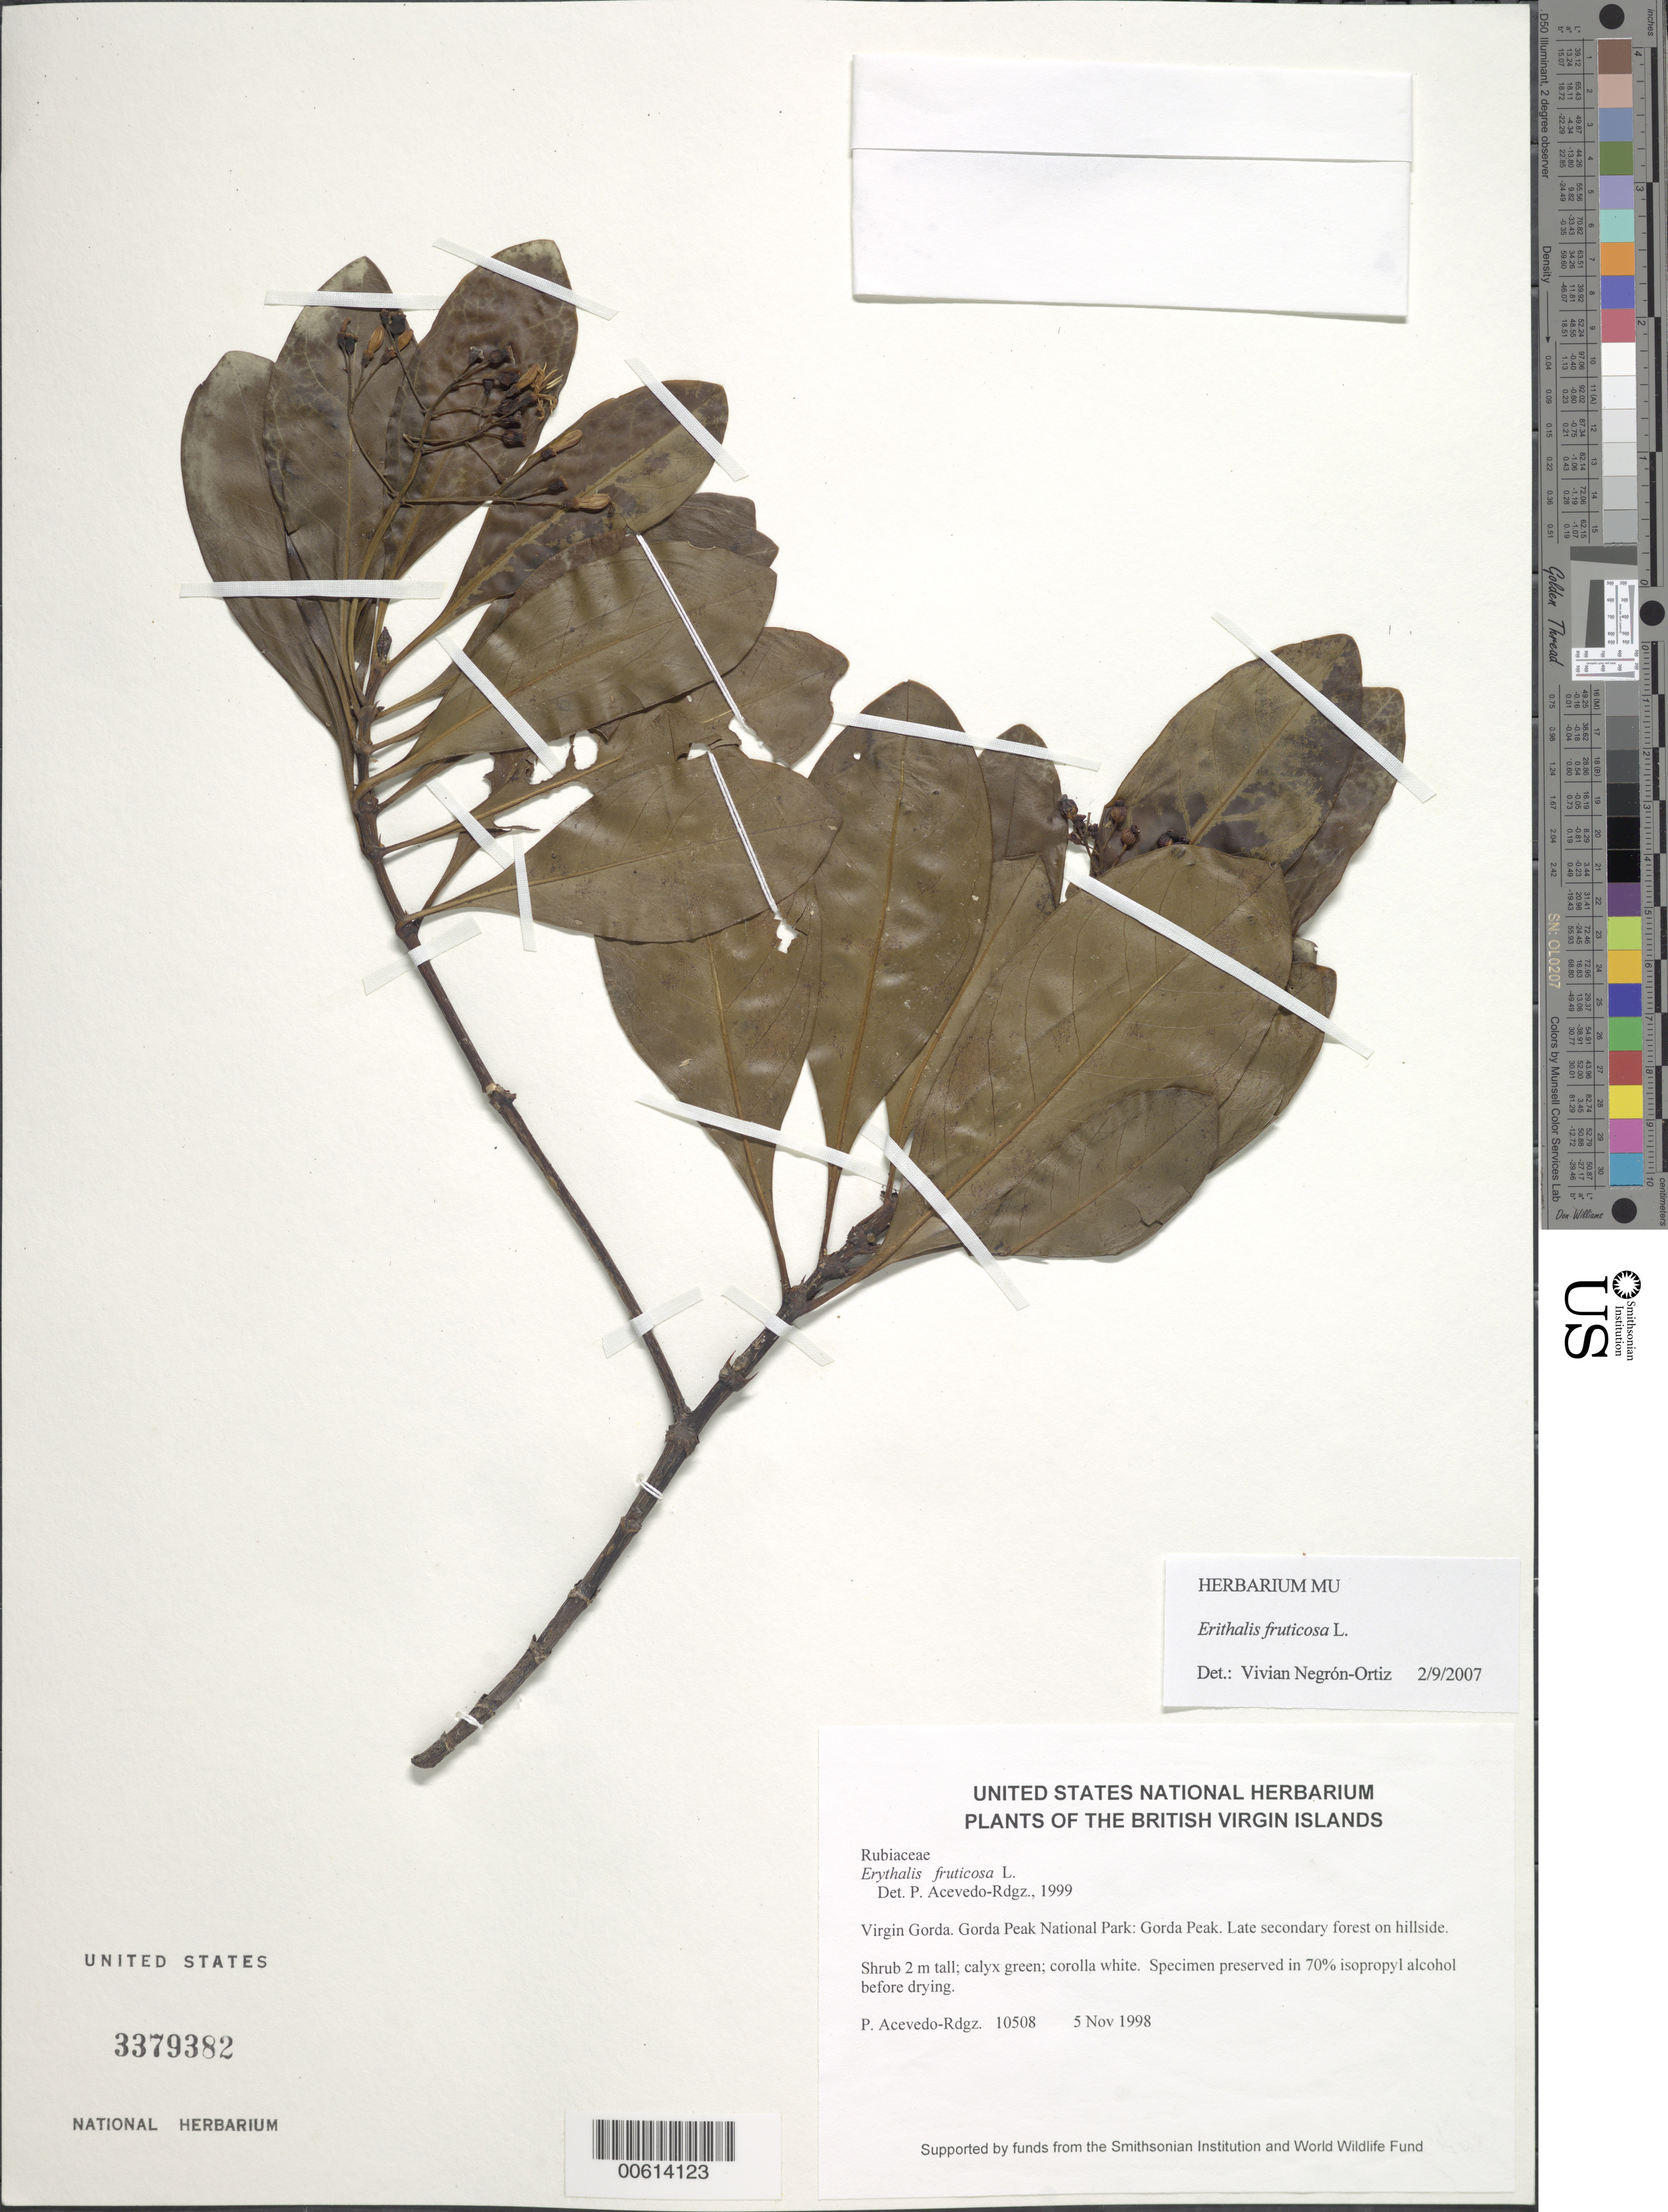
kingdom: Plantae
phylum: Tracheophyta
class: Magnoliopsida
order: Gentianales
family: Rubiaceae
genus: Erithalis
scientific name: Erithalis fruticosa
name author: L.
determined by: Acevedo-Rodríguez, P., (BOT), Smithsonian Institution - National Museum of Natural History (UNITED STATES)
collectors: P. Acevedo-Rodr.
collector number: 10508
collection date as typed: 05 Nov 1998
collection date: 1998-11-05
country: British Virgin Islands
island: Virgin Gorda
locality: Gorda Peak National Park: Gorda Peak.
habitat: Late secondary forest on hillside.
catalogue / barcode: US 3379382